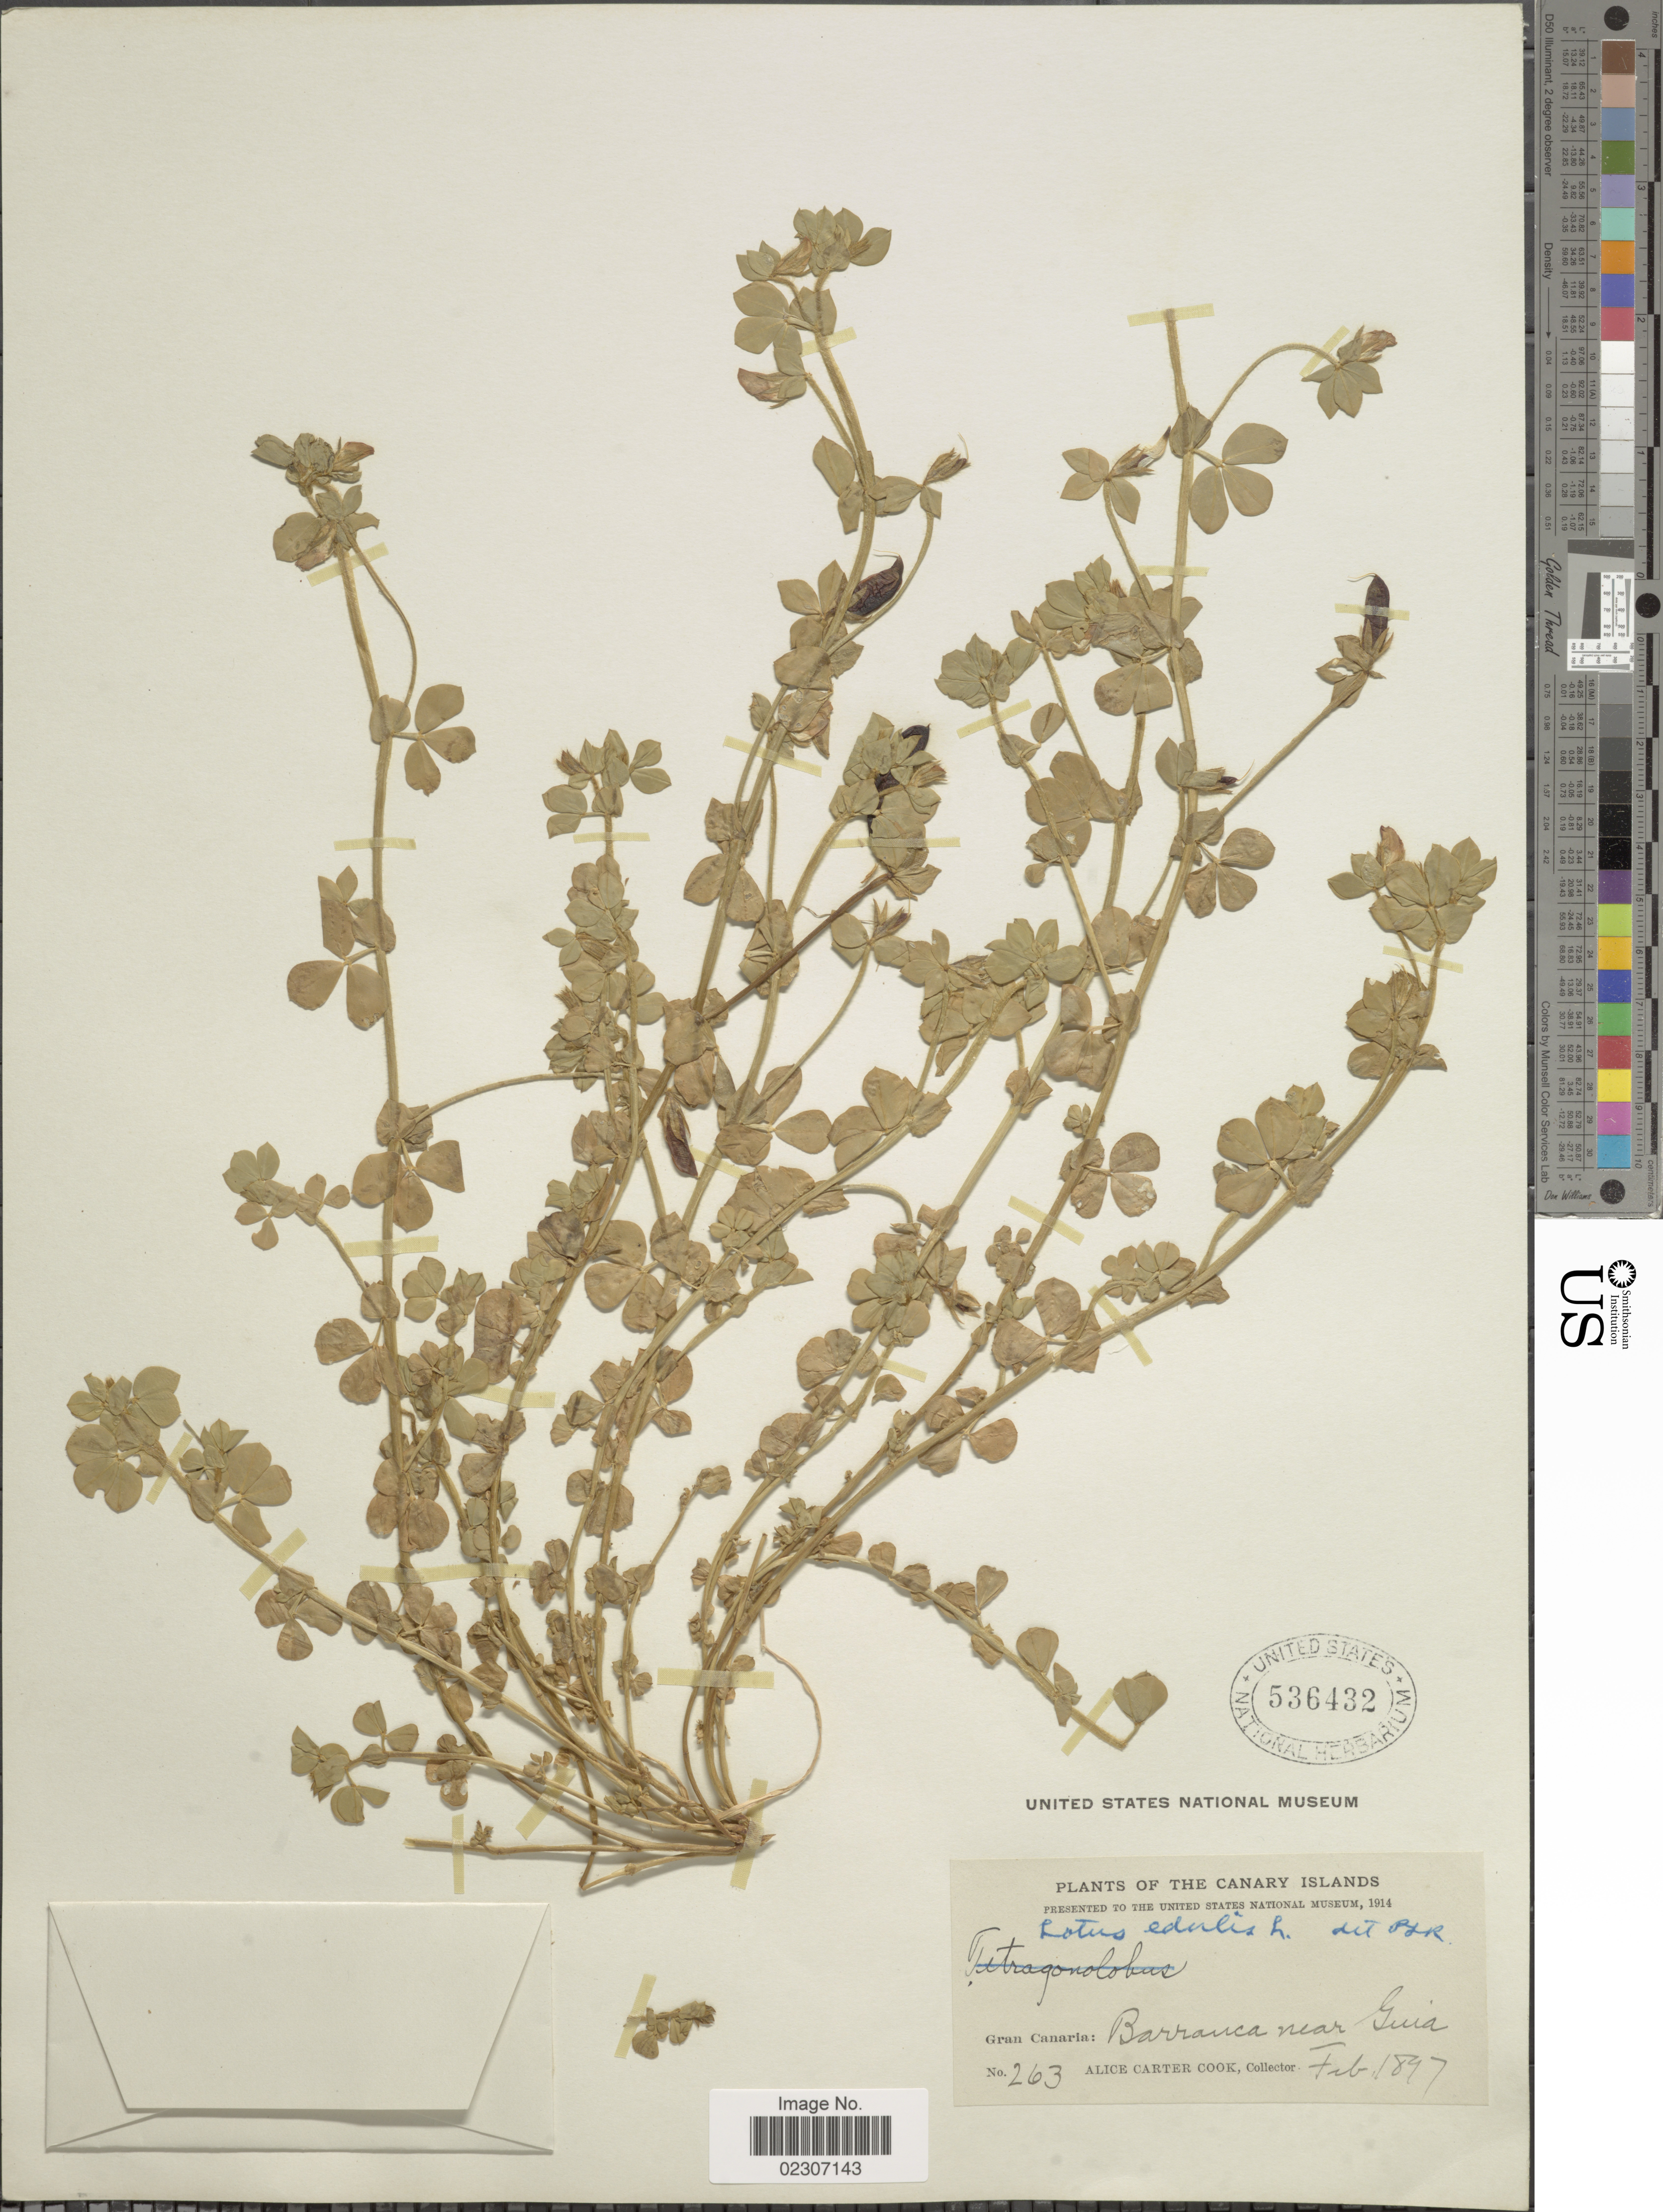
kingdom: Plantae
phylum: Tracheophyta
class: Magnoliopsida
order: Fabales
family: Fabaceae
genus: Lotus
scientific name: Lotus edulis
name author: L.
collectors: Alice C. Cook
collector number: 263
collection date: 1897-02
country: Spain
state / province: Canarias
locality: Canary Islands. Gran Canaria: Barranca near Guia.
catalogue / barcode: US 536432